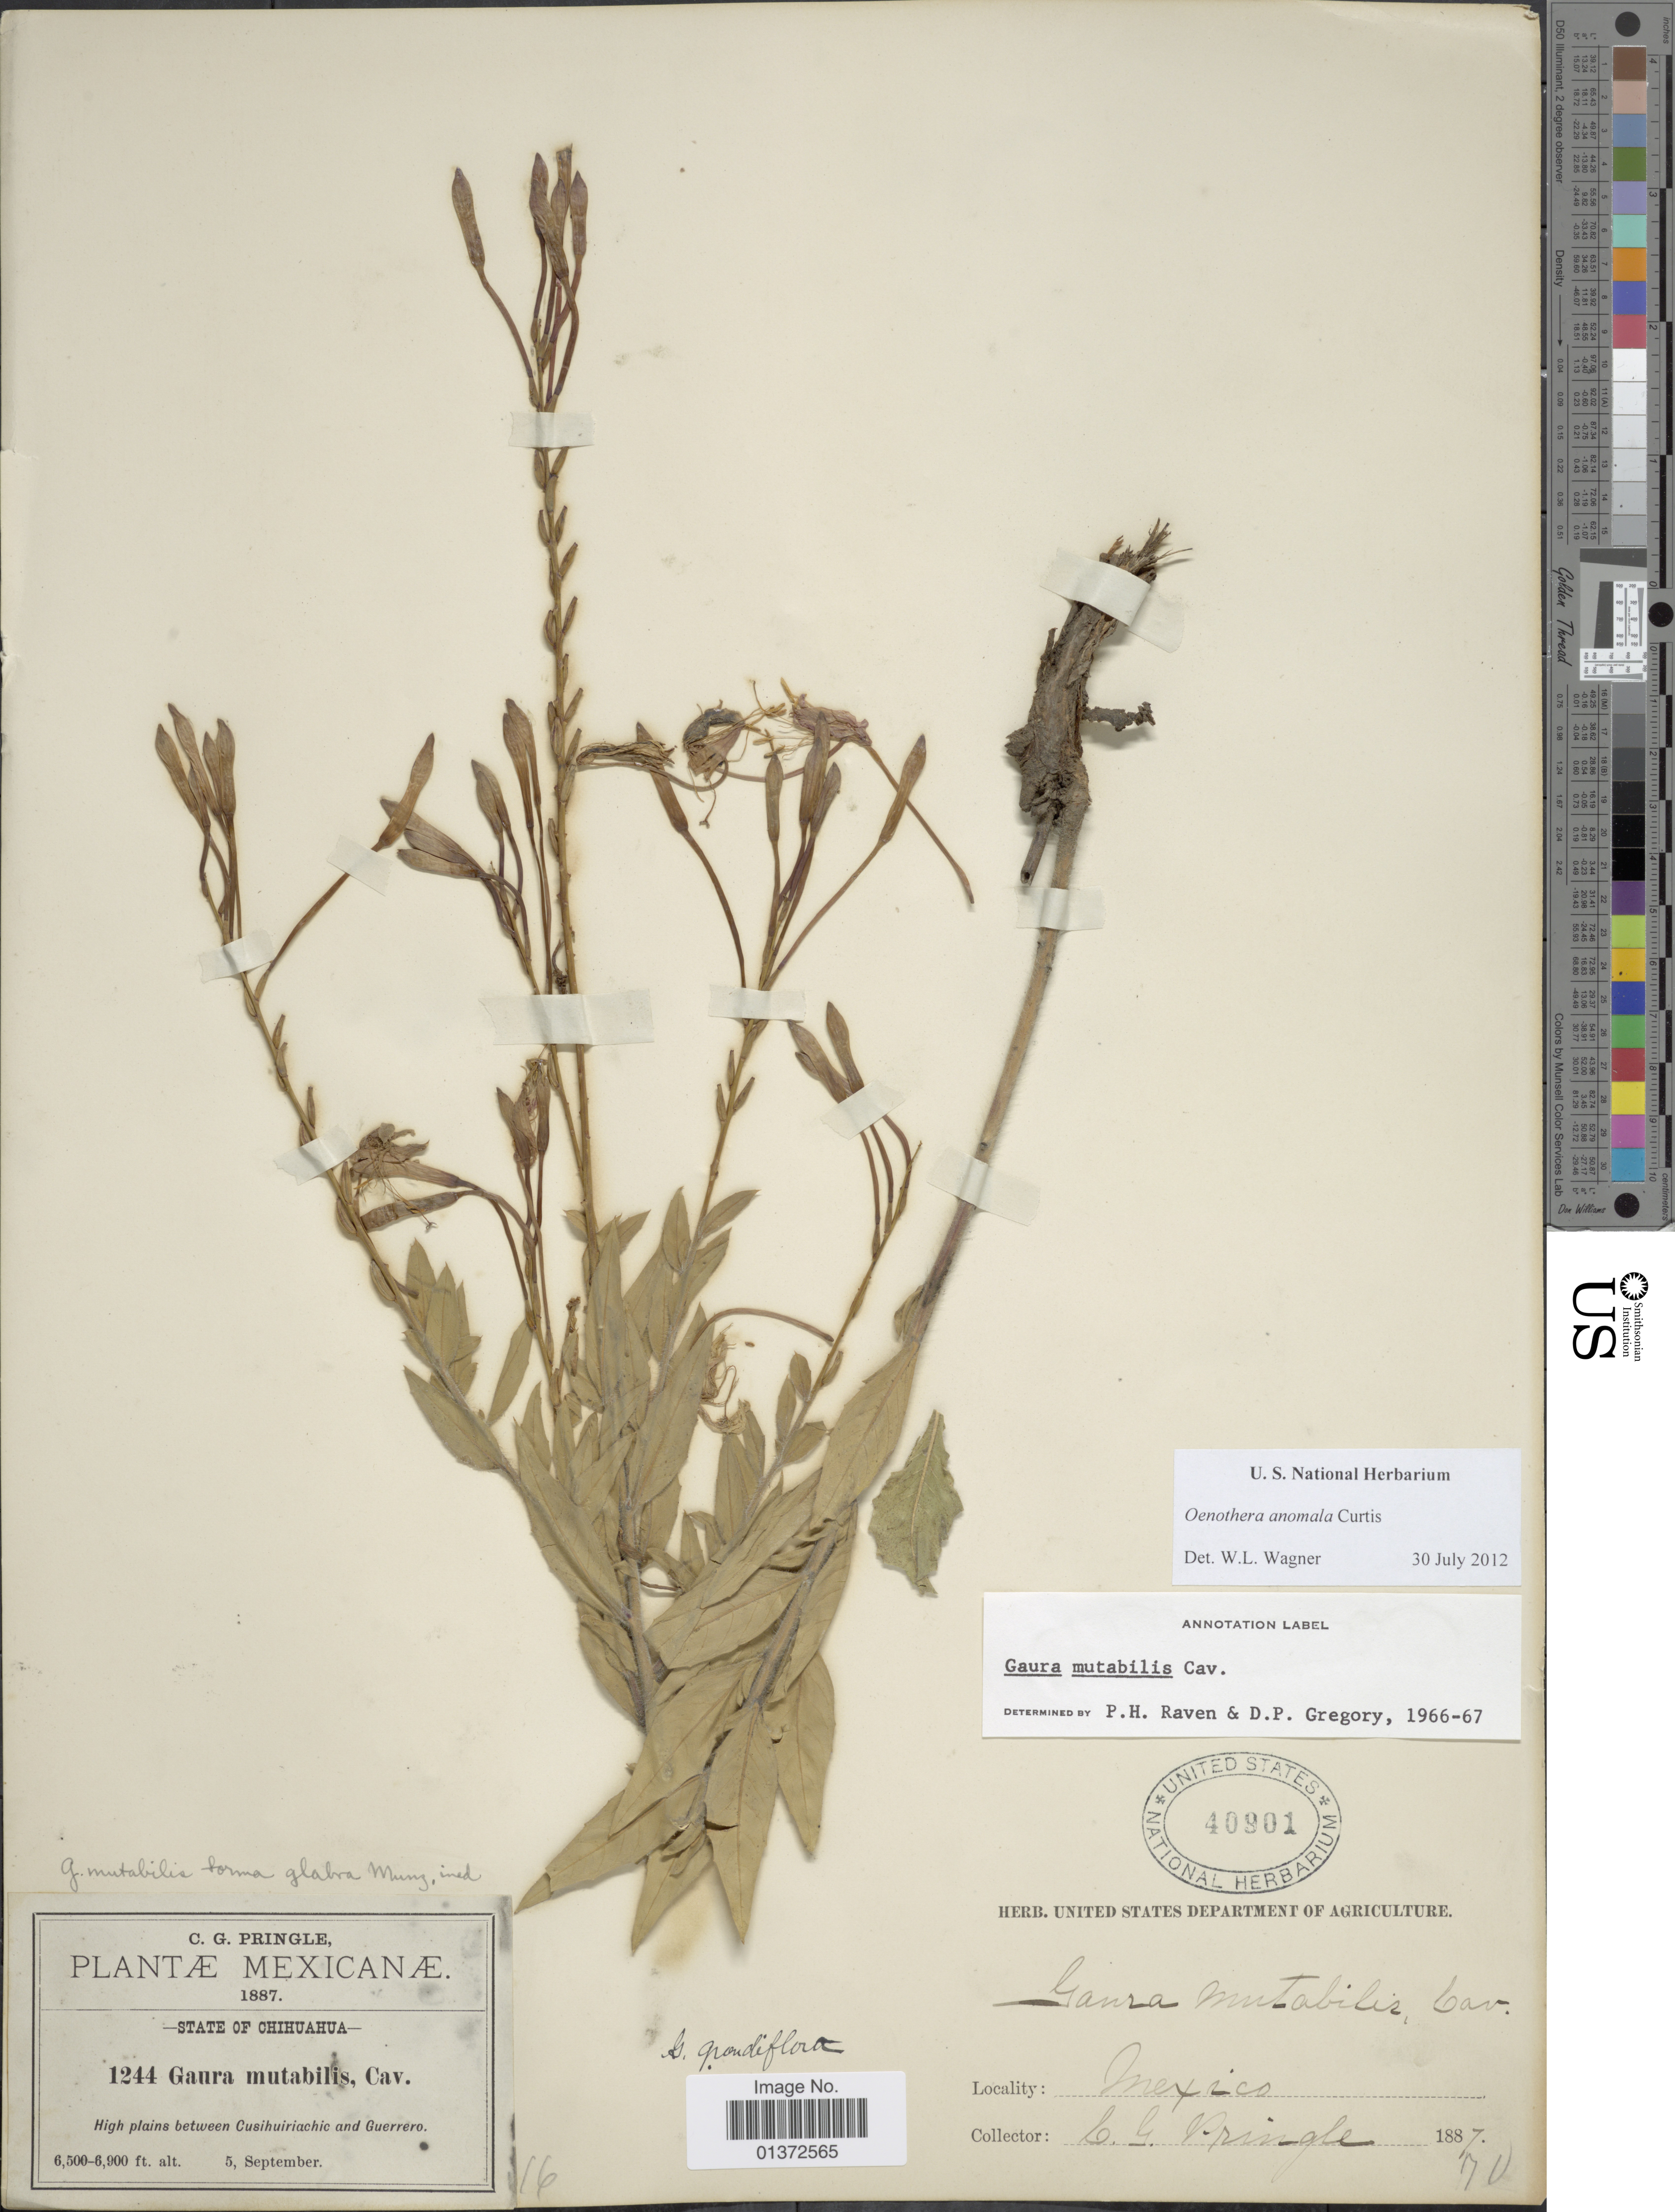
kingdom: Plantae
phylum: Tracheophyta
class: Magnoliopsida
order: Myrtales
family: Onagraceae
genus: Oenothera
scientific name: Oenothera anomala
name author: Curtis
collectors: C. G. Pringle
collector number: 1244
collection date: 1887-09-05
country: Mexico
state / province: Chihuahua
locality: High plains between Cusihuiriachic and Guerrero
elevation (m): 1981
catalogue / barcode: US 40901